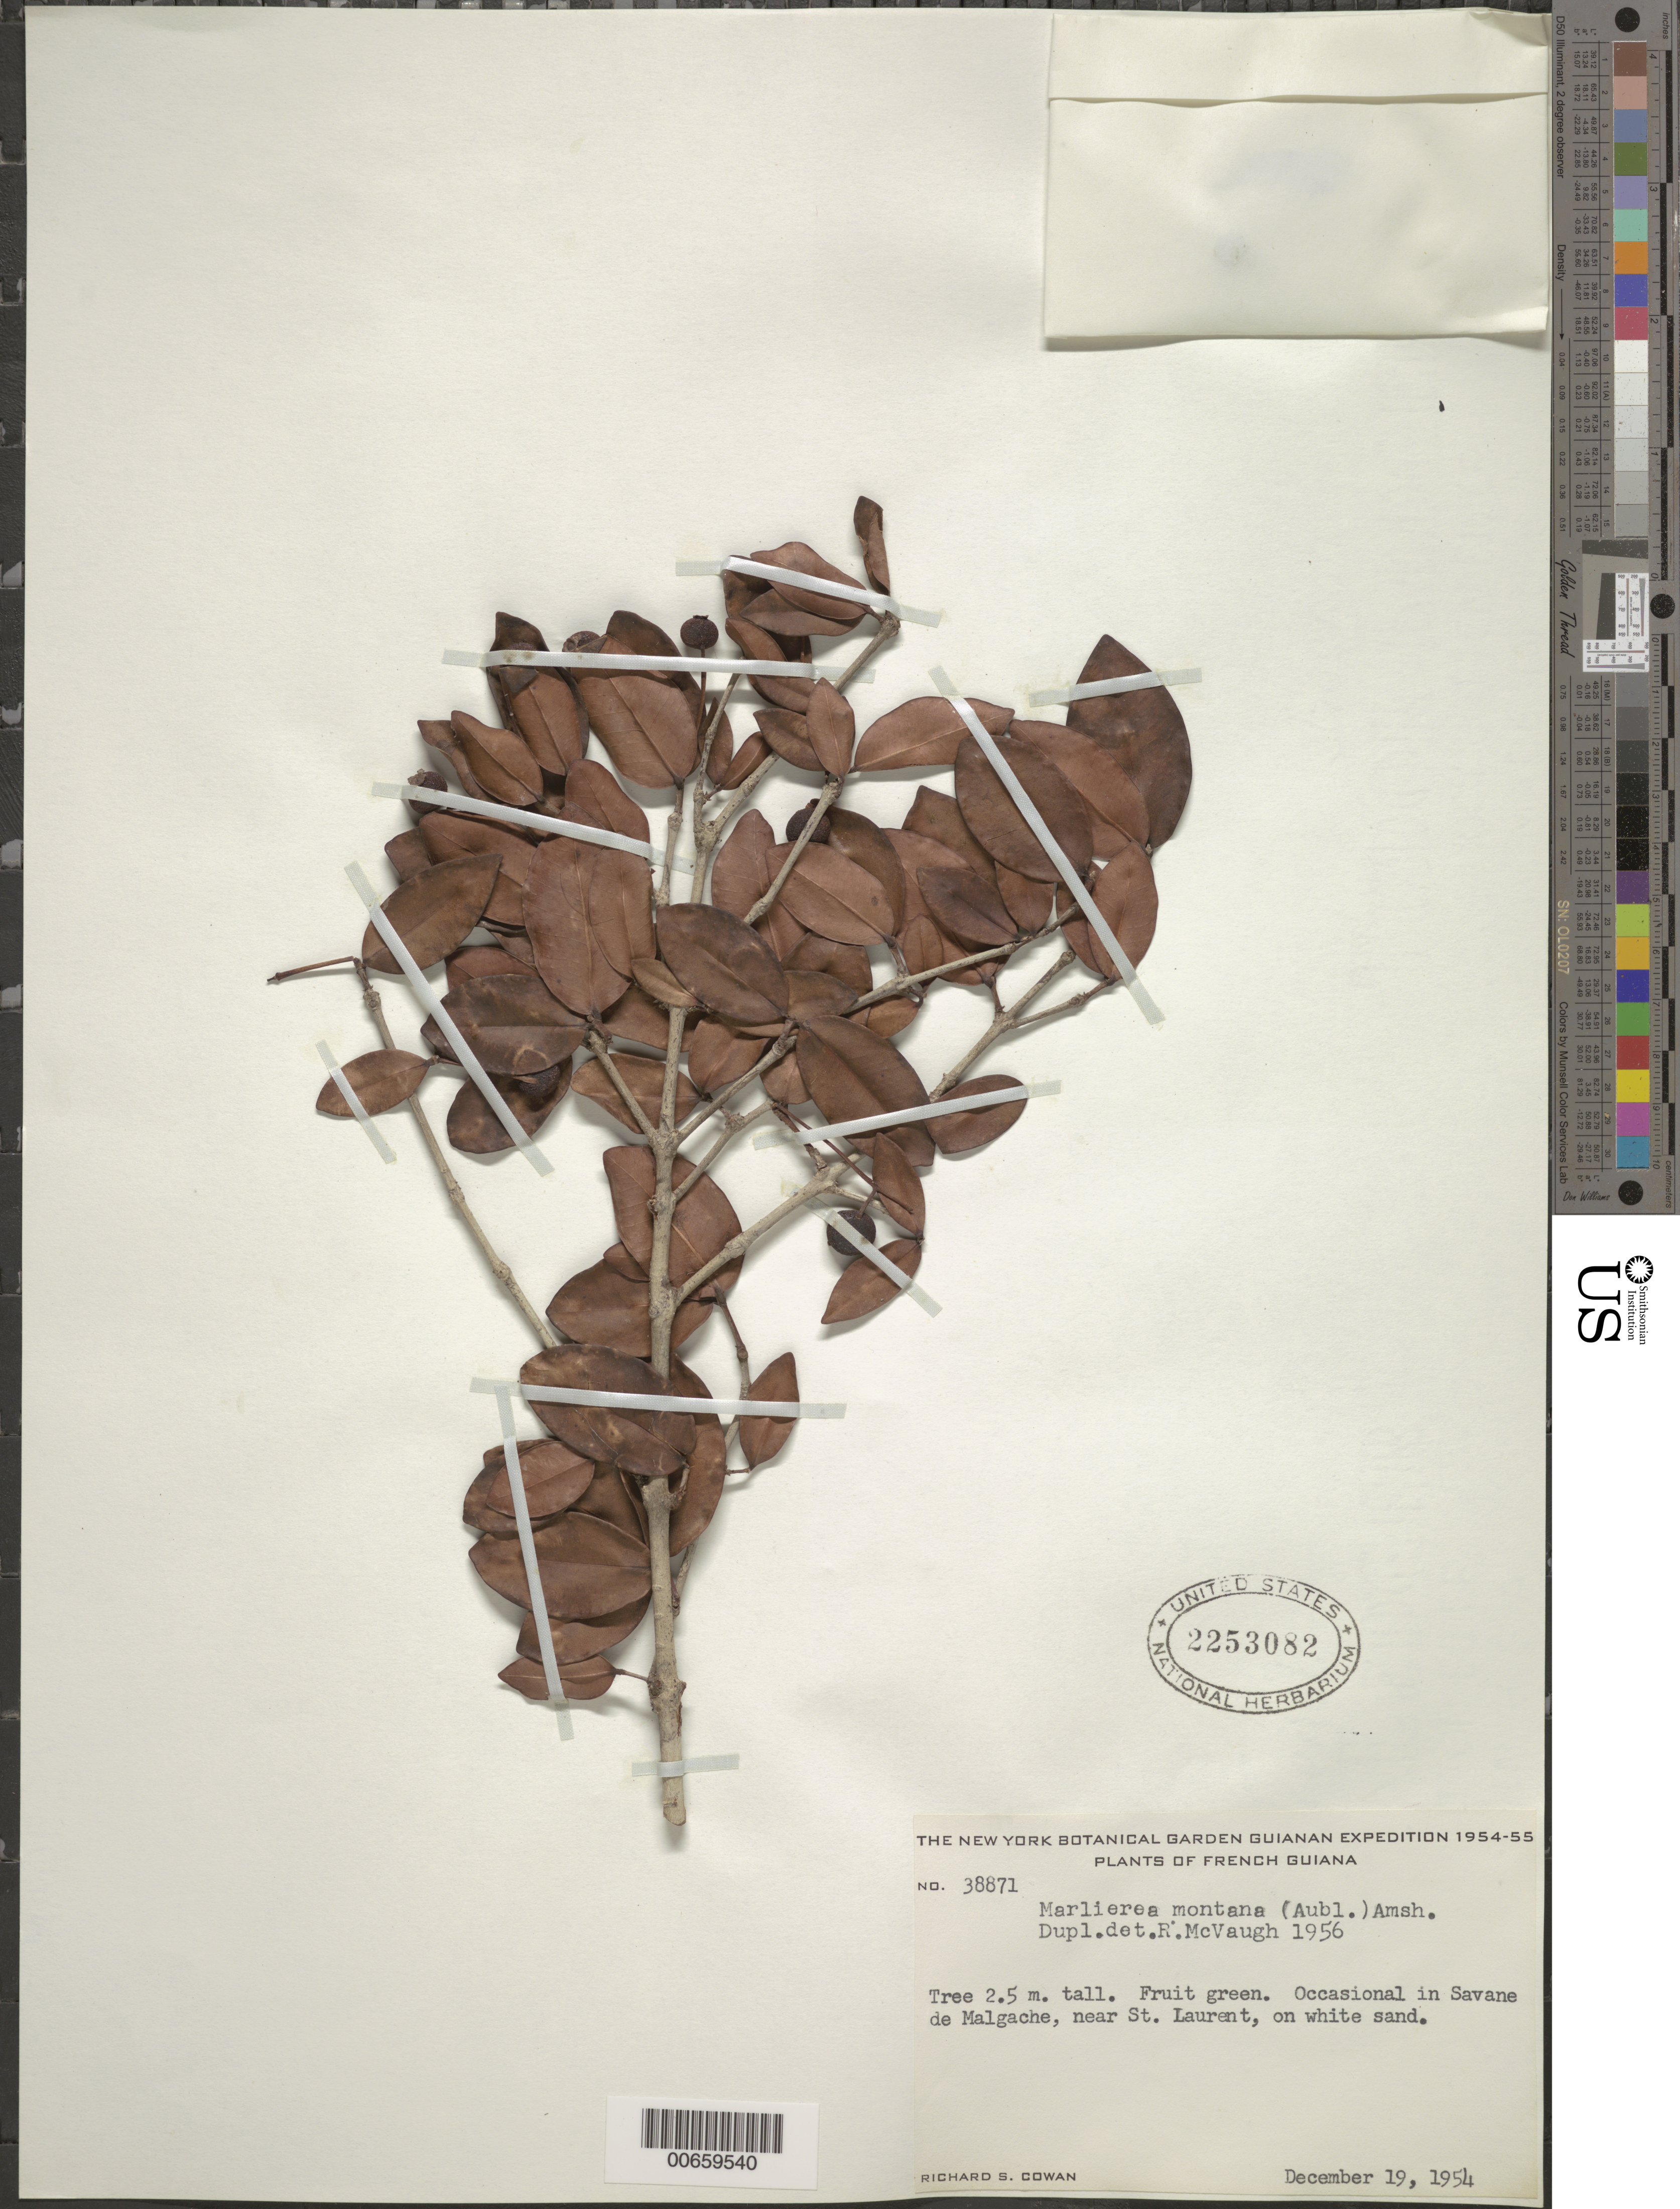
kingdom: Plantae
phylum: Tracheophyta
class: Magnoliopsida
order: Myrtales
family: Myrtaceae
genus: Myrcia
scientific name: Myrcia neomontana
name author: E. Lucas & C.E. Wilson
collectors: R. S. Cowan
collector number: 38871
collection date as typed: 19-Dec-54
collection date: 1954-12-19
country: French Guiana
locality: Savane de Malgache, near St. Laurent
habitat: White sand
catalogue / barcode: US 2253082